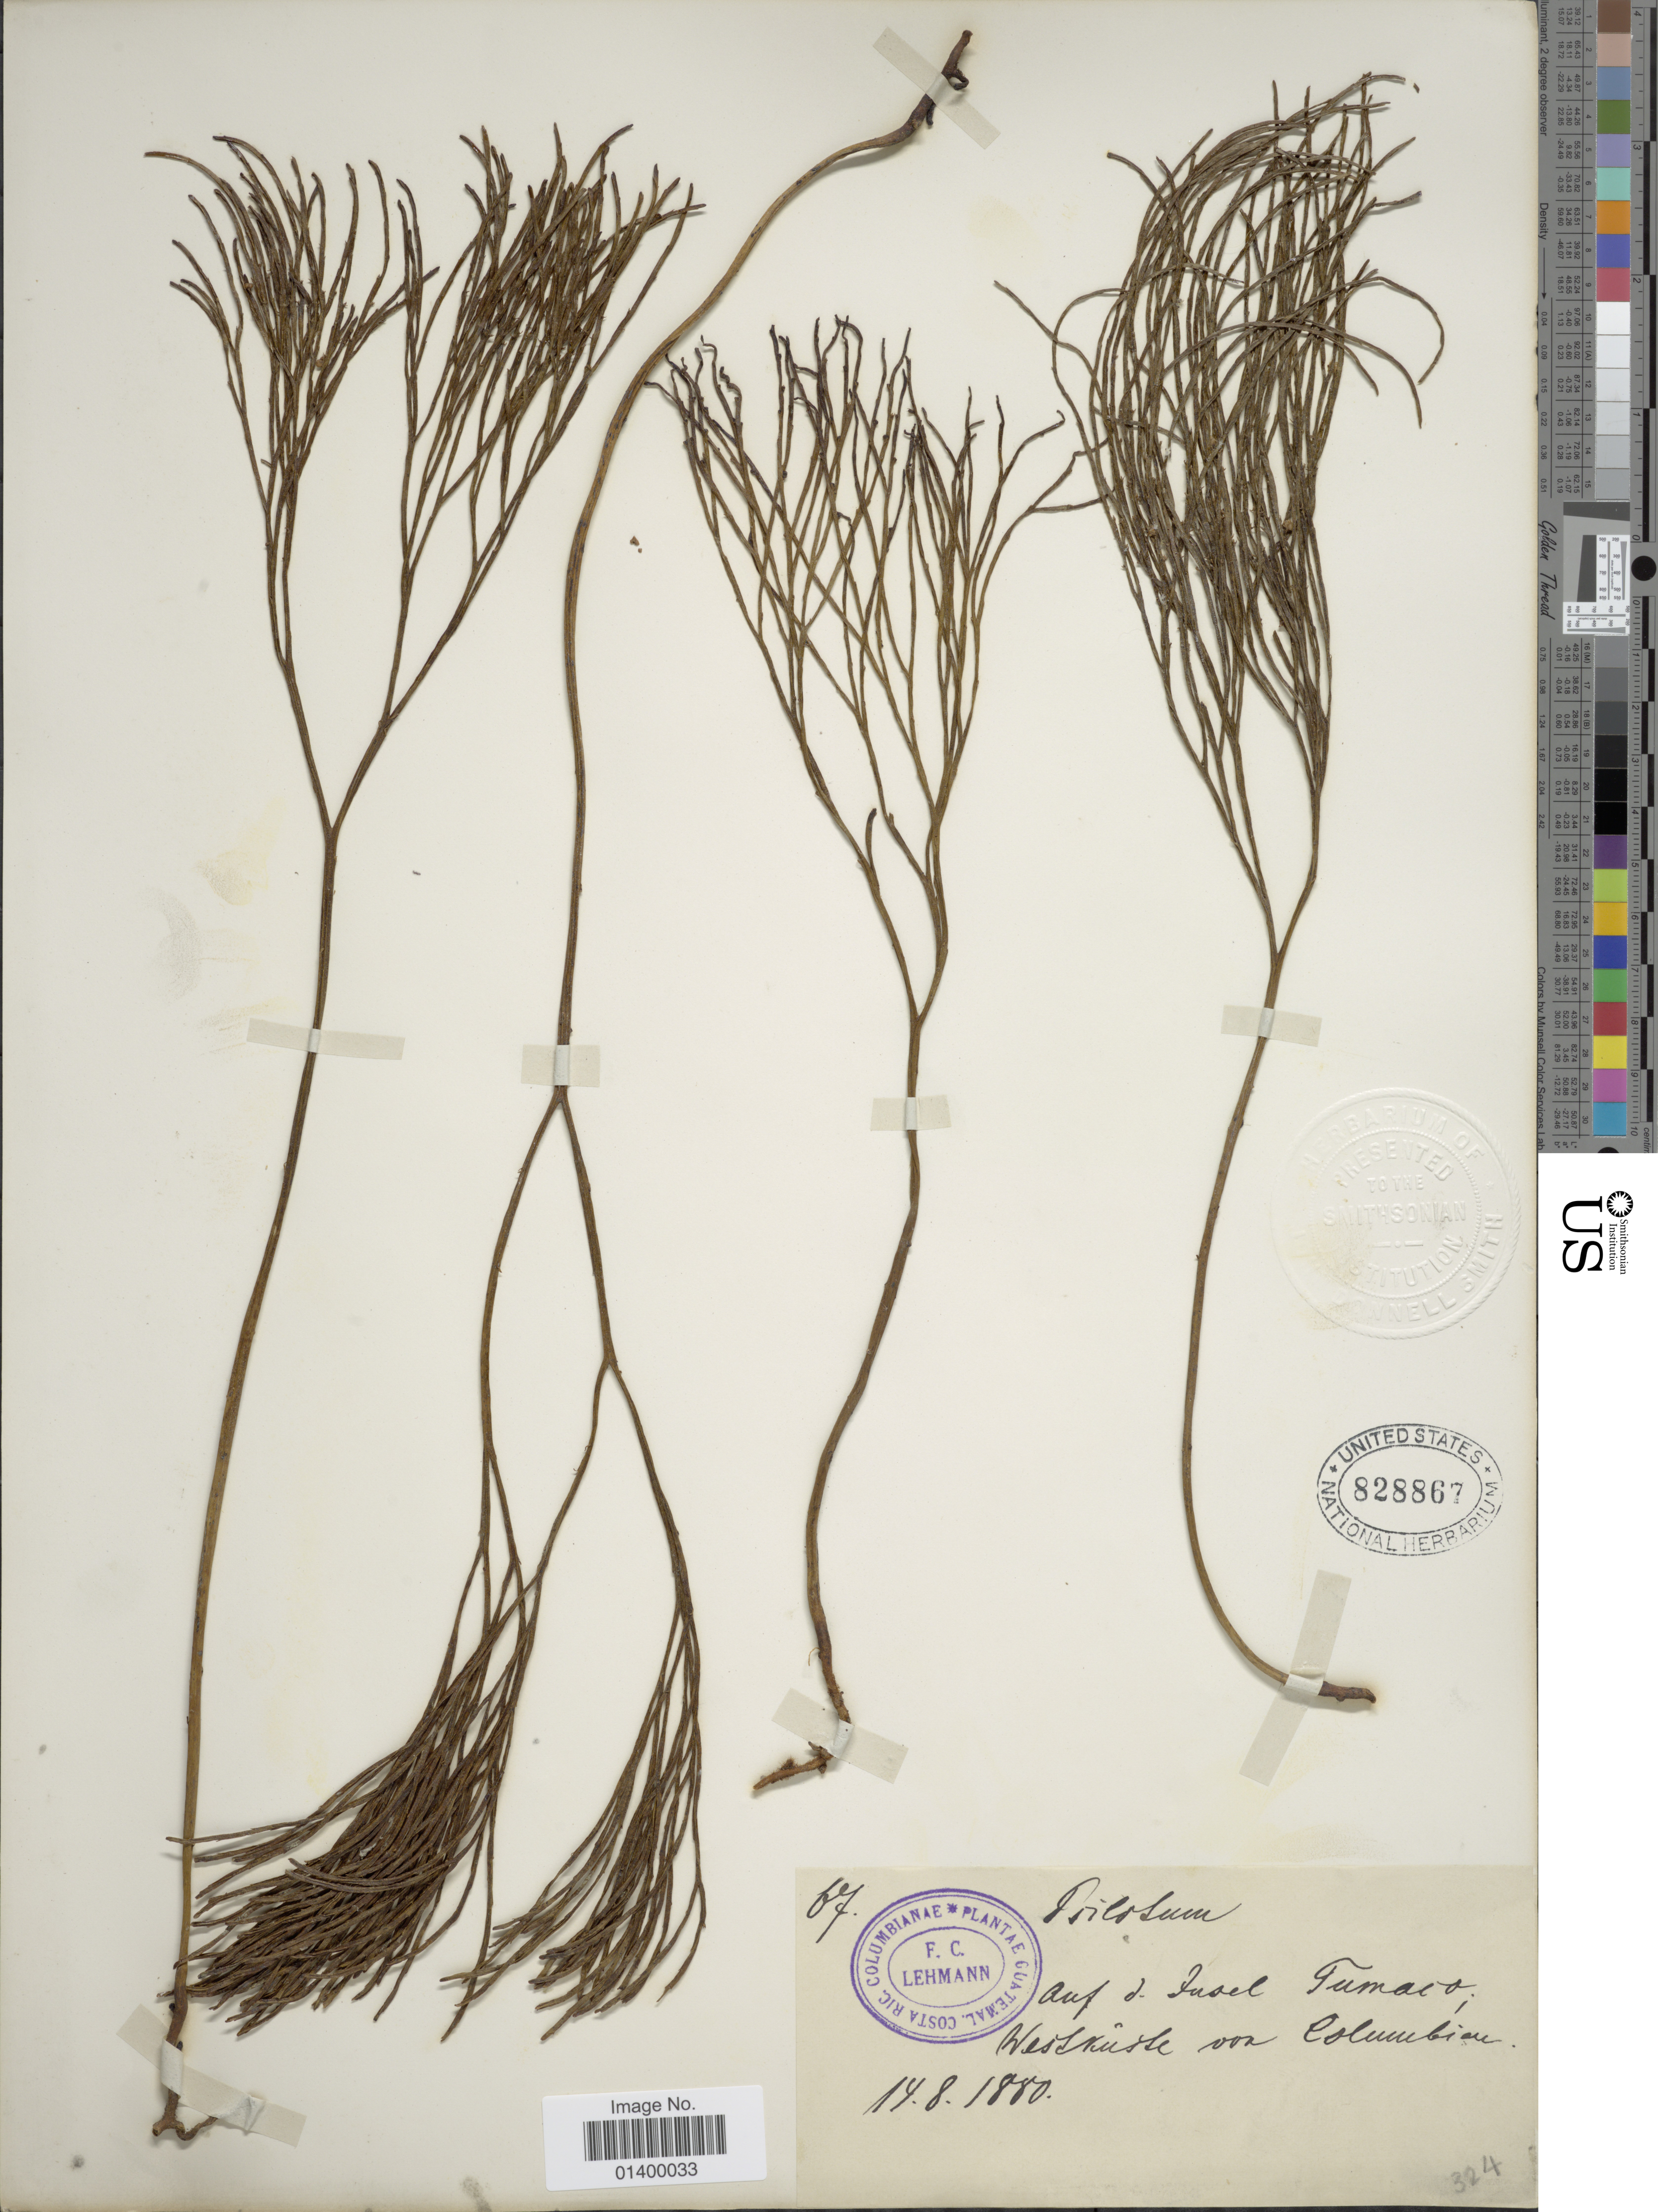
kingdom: Plantae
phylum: Tracheophyta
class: Polypodiopsida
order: Psilotales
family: Psilotaceae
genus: Psilotum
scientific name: Psilotum nudum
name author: (L.) P. Beauv.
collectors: F. C. Lehmann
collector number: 67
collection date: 1880-08-14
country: Colombia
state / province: Narino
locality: Auf d. Insel Tumaco, Westküste von Columbine.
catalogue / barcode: US 828867